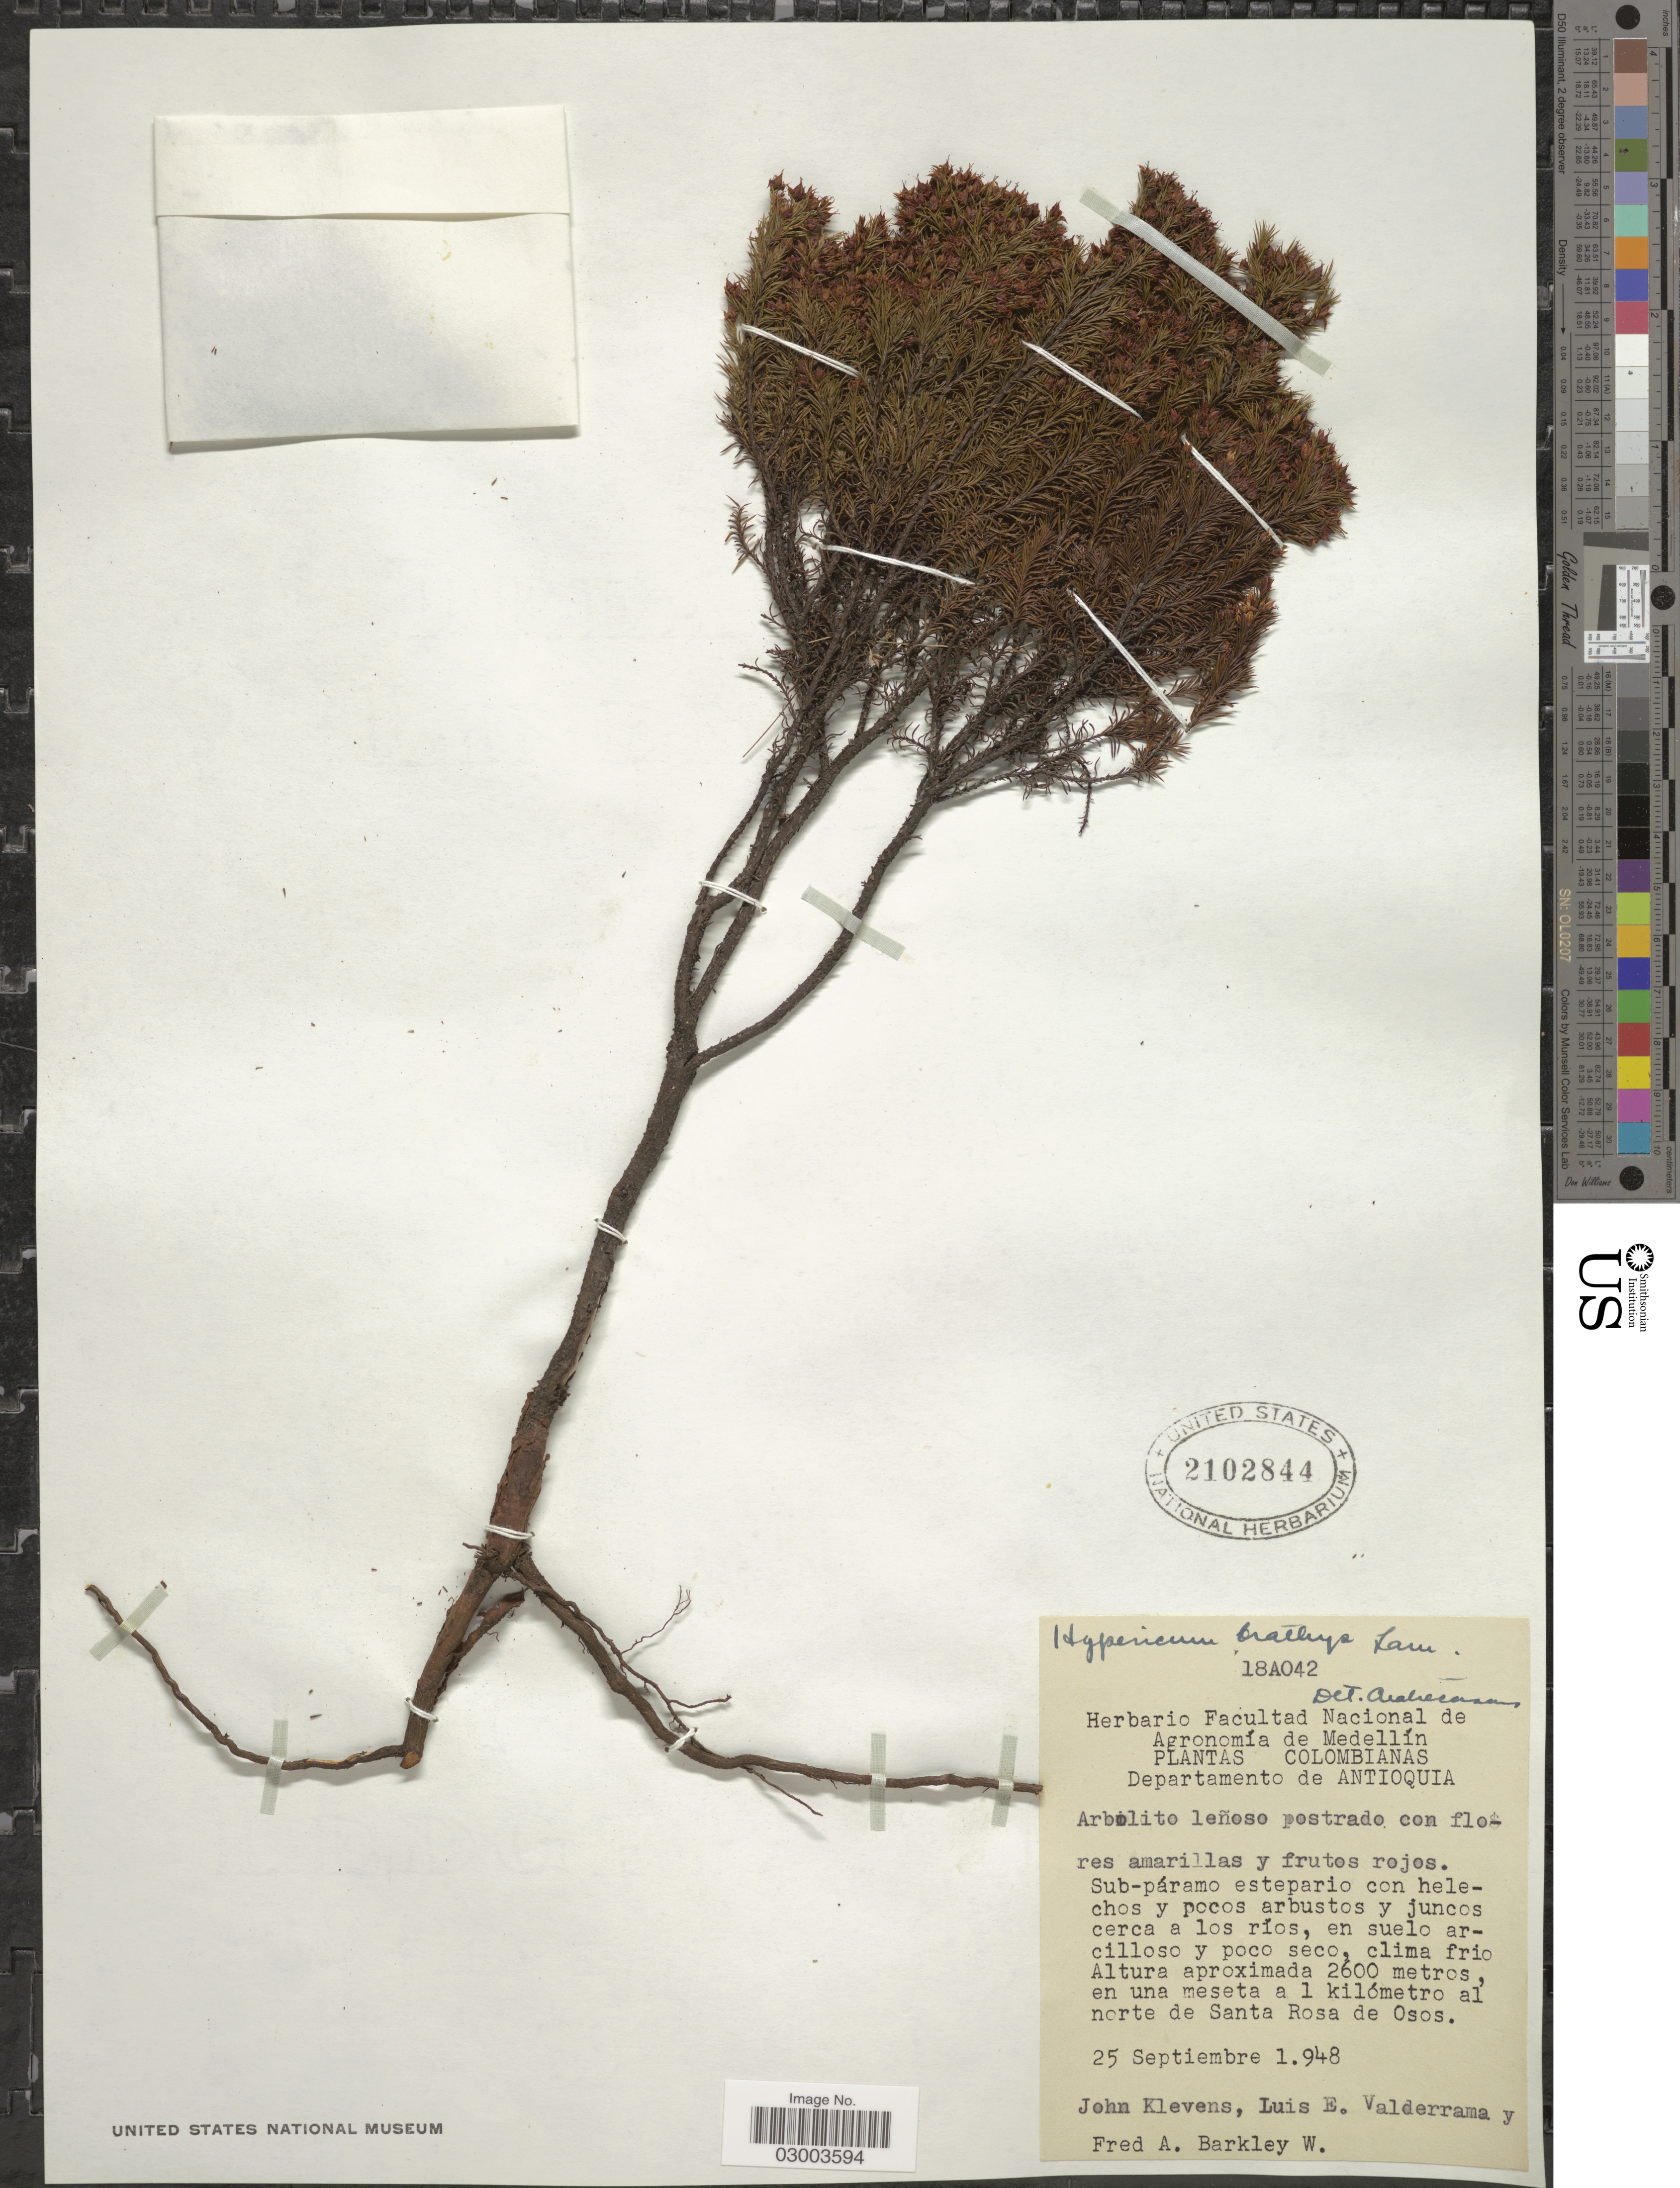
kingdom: Plantae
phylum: Tracheophyta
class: Magnoliopsida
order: Malpighiales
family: Hypericaceae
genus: Hypericum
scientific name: Hypericum juniperinum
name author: Kunth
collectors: J. Klevens, L. Valderrama & F. Barkley W.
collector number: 18A042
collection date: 1948-09-25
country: Colombia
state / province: Antioquia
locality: Departamento de Antioquia. En una meseta a 1 kilómetro al norte de Santa Rosa de Osos.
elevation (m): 2600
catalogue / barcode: US 2102844